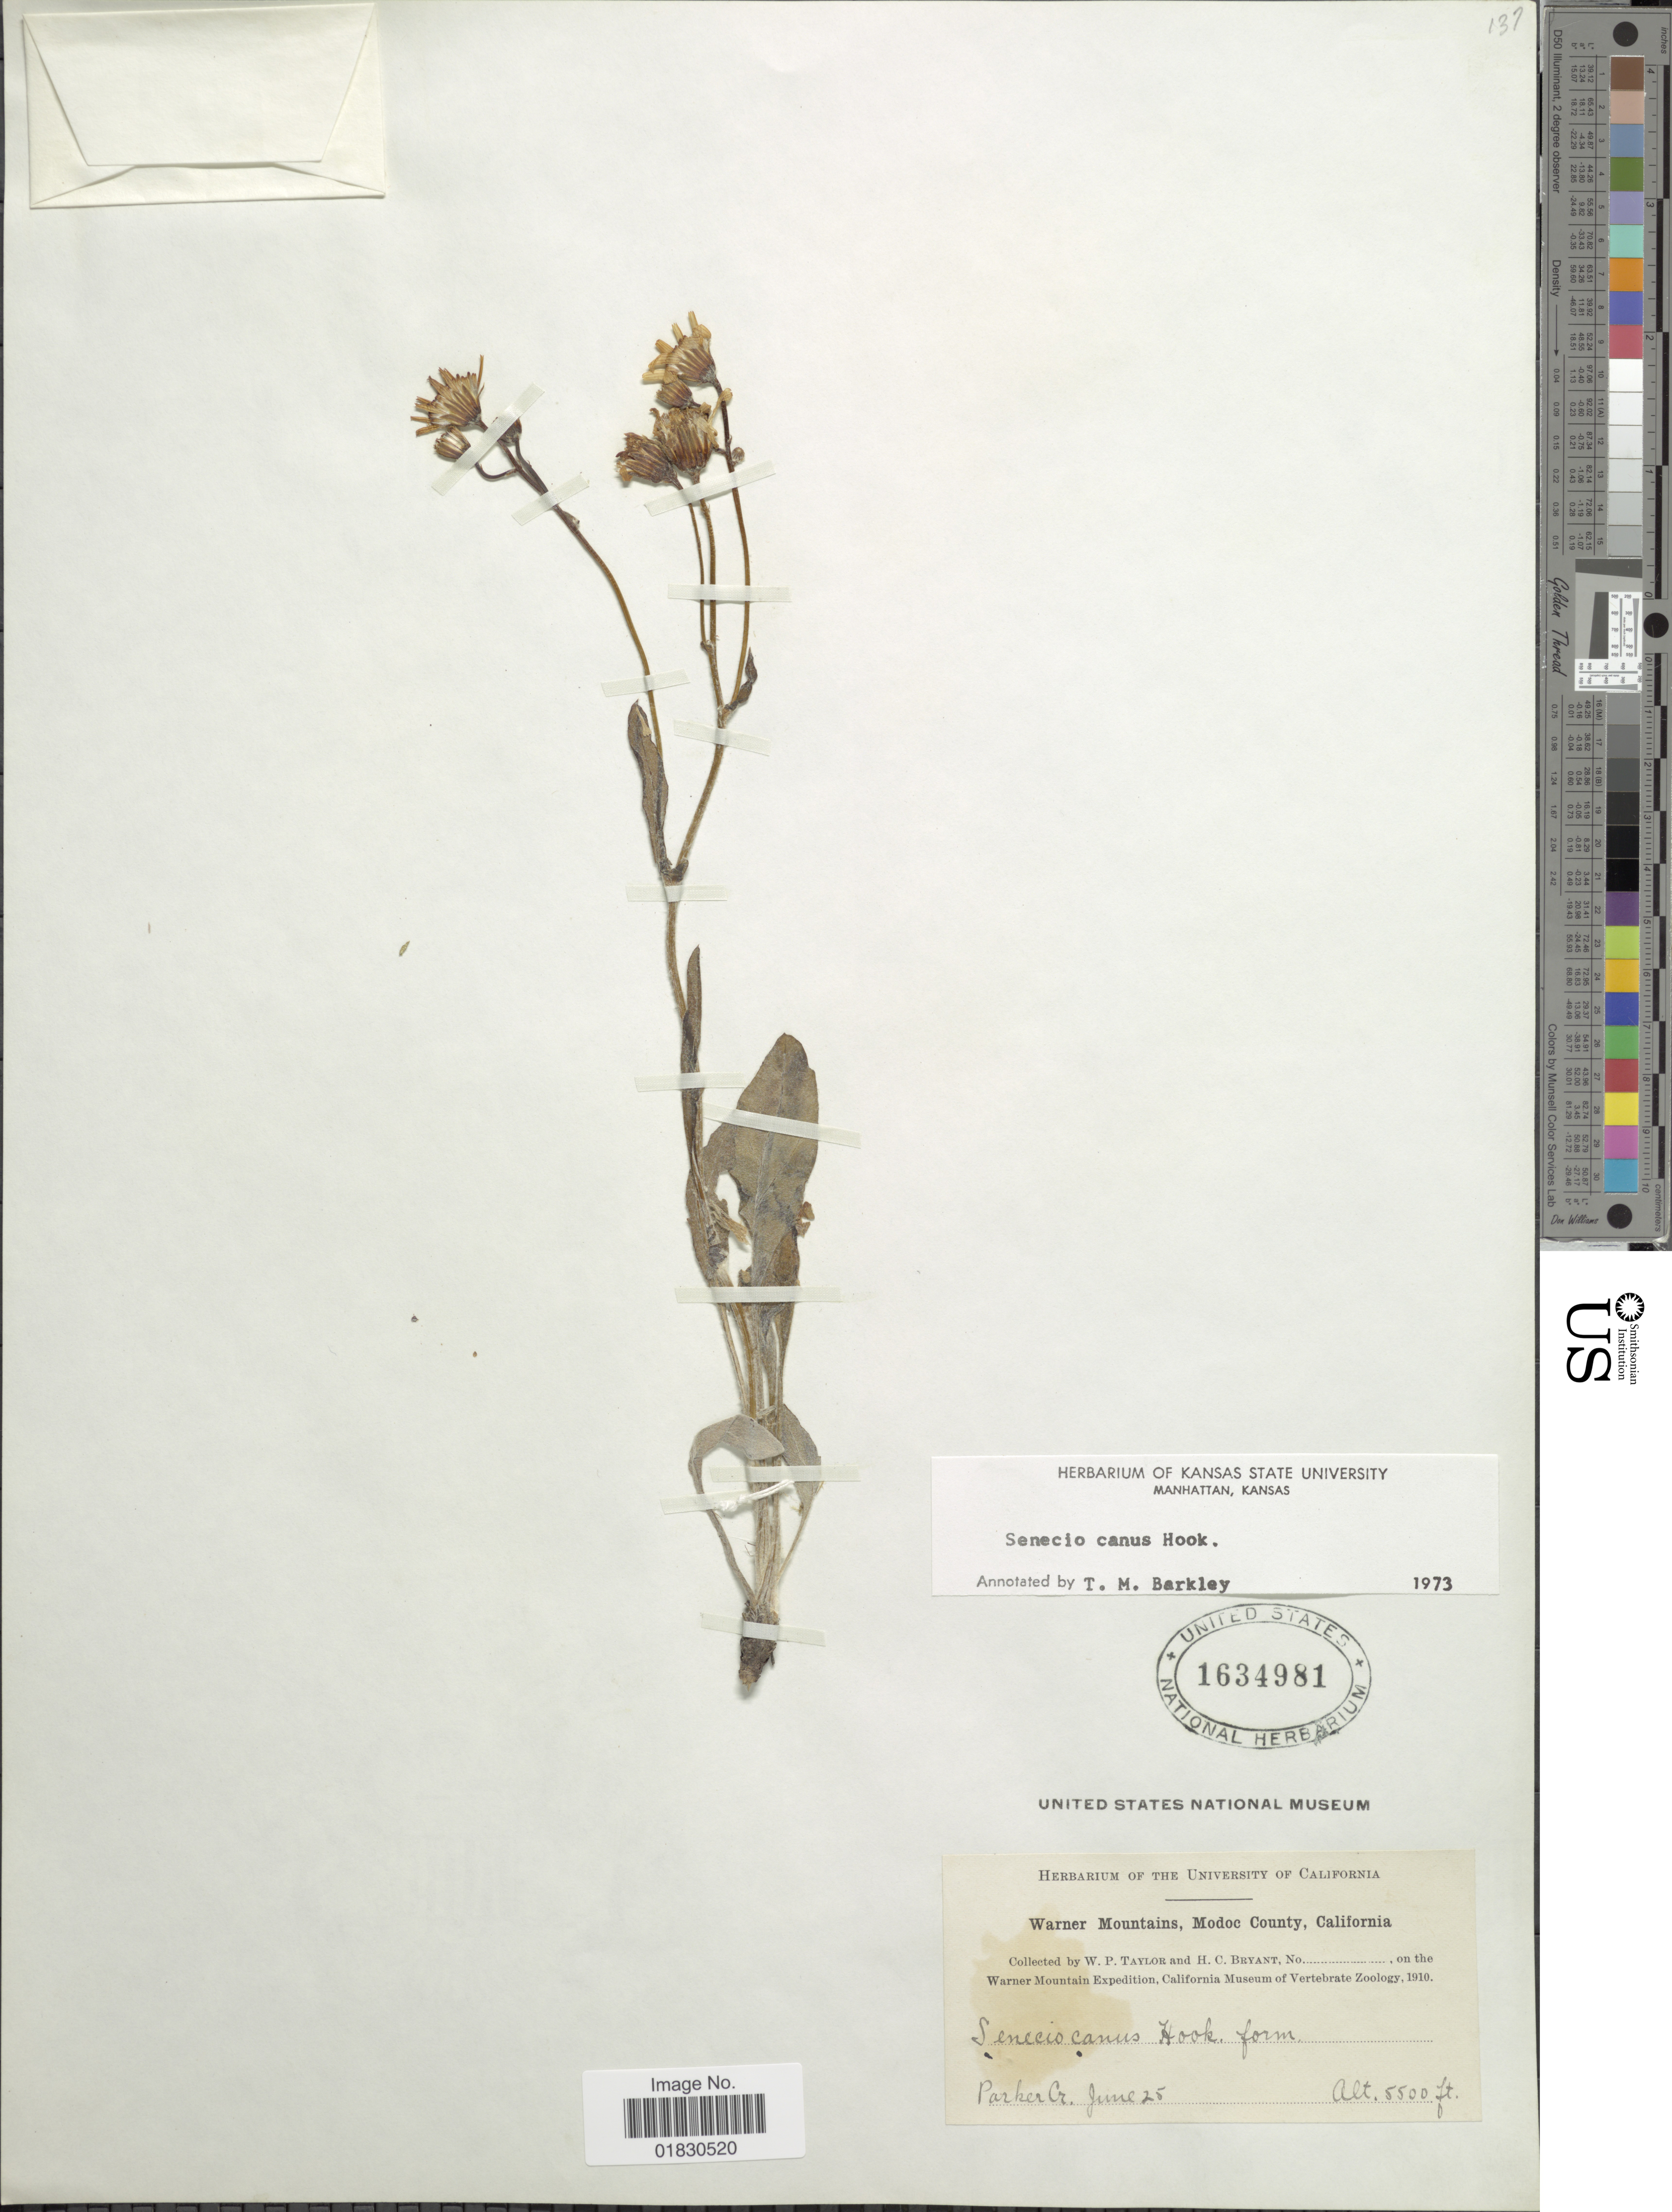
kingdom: Plantae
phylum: Tracheophyta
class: Magnoliopsida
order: Asterales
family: Asteraceae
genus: Packera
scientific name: Packera cana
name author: (Hook.) W.A. Weber & Á. Löve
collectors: W. P. Taylor & H. Bryant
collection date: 1910-06-25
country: United States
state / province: California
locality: On the Warner Mountain, Parker Cr.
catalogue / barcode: US 1634981